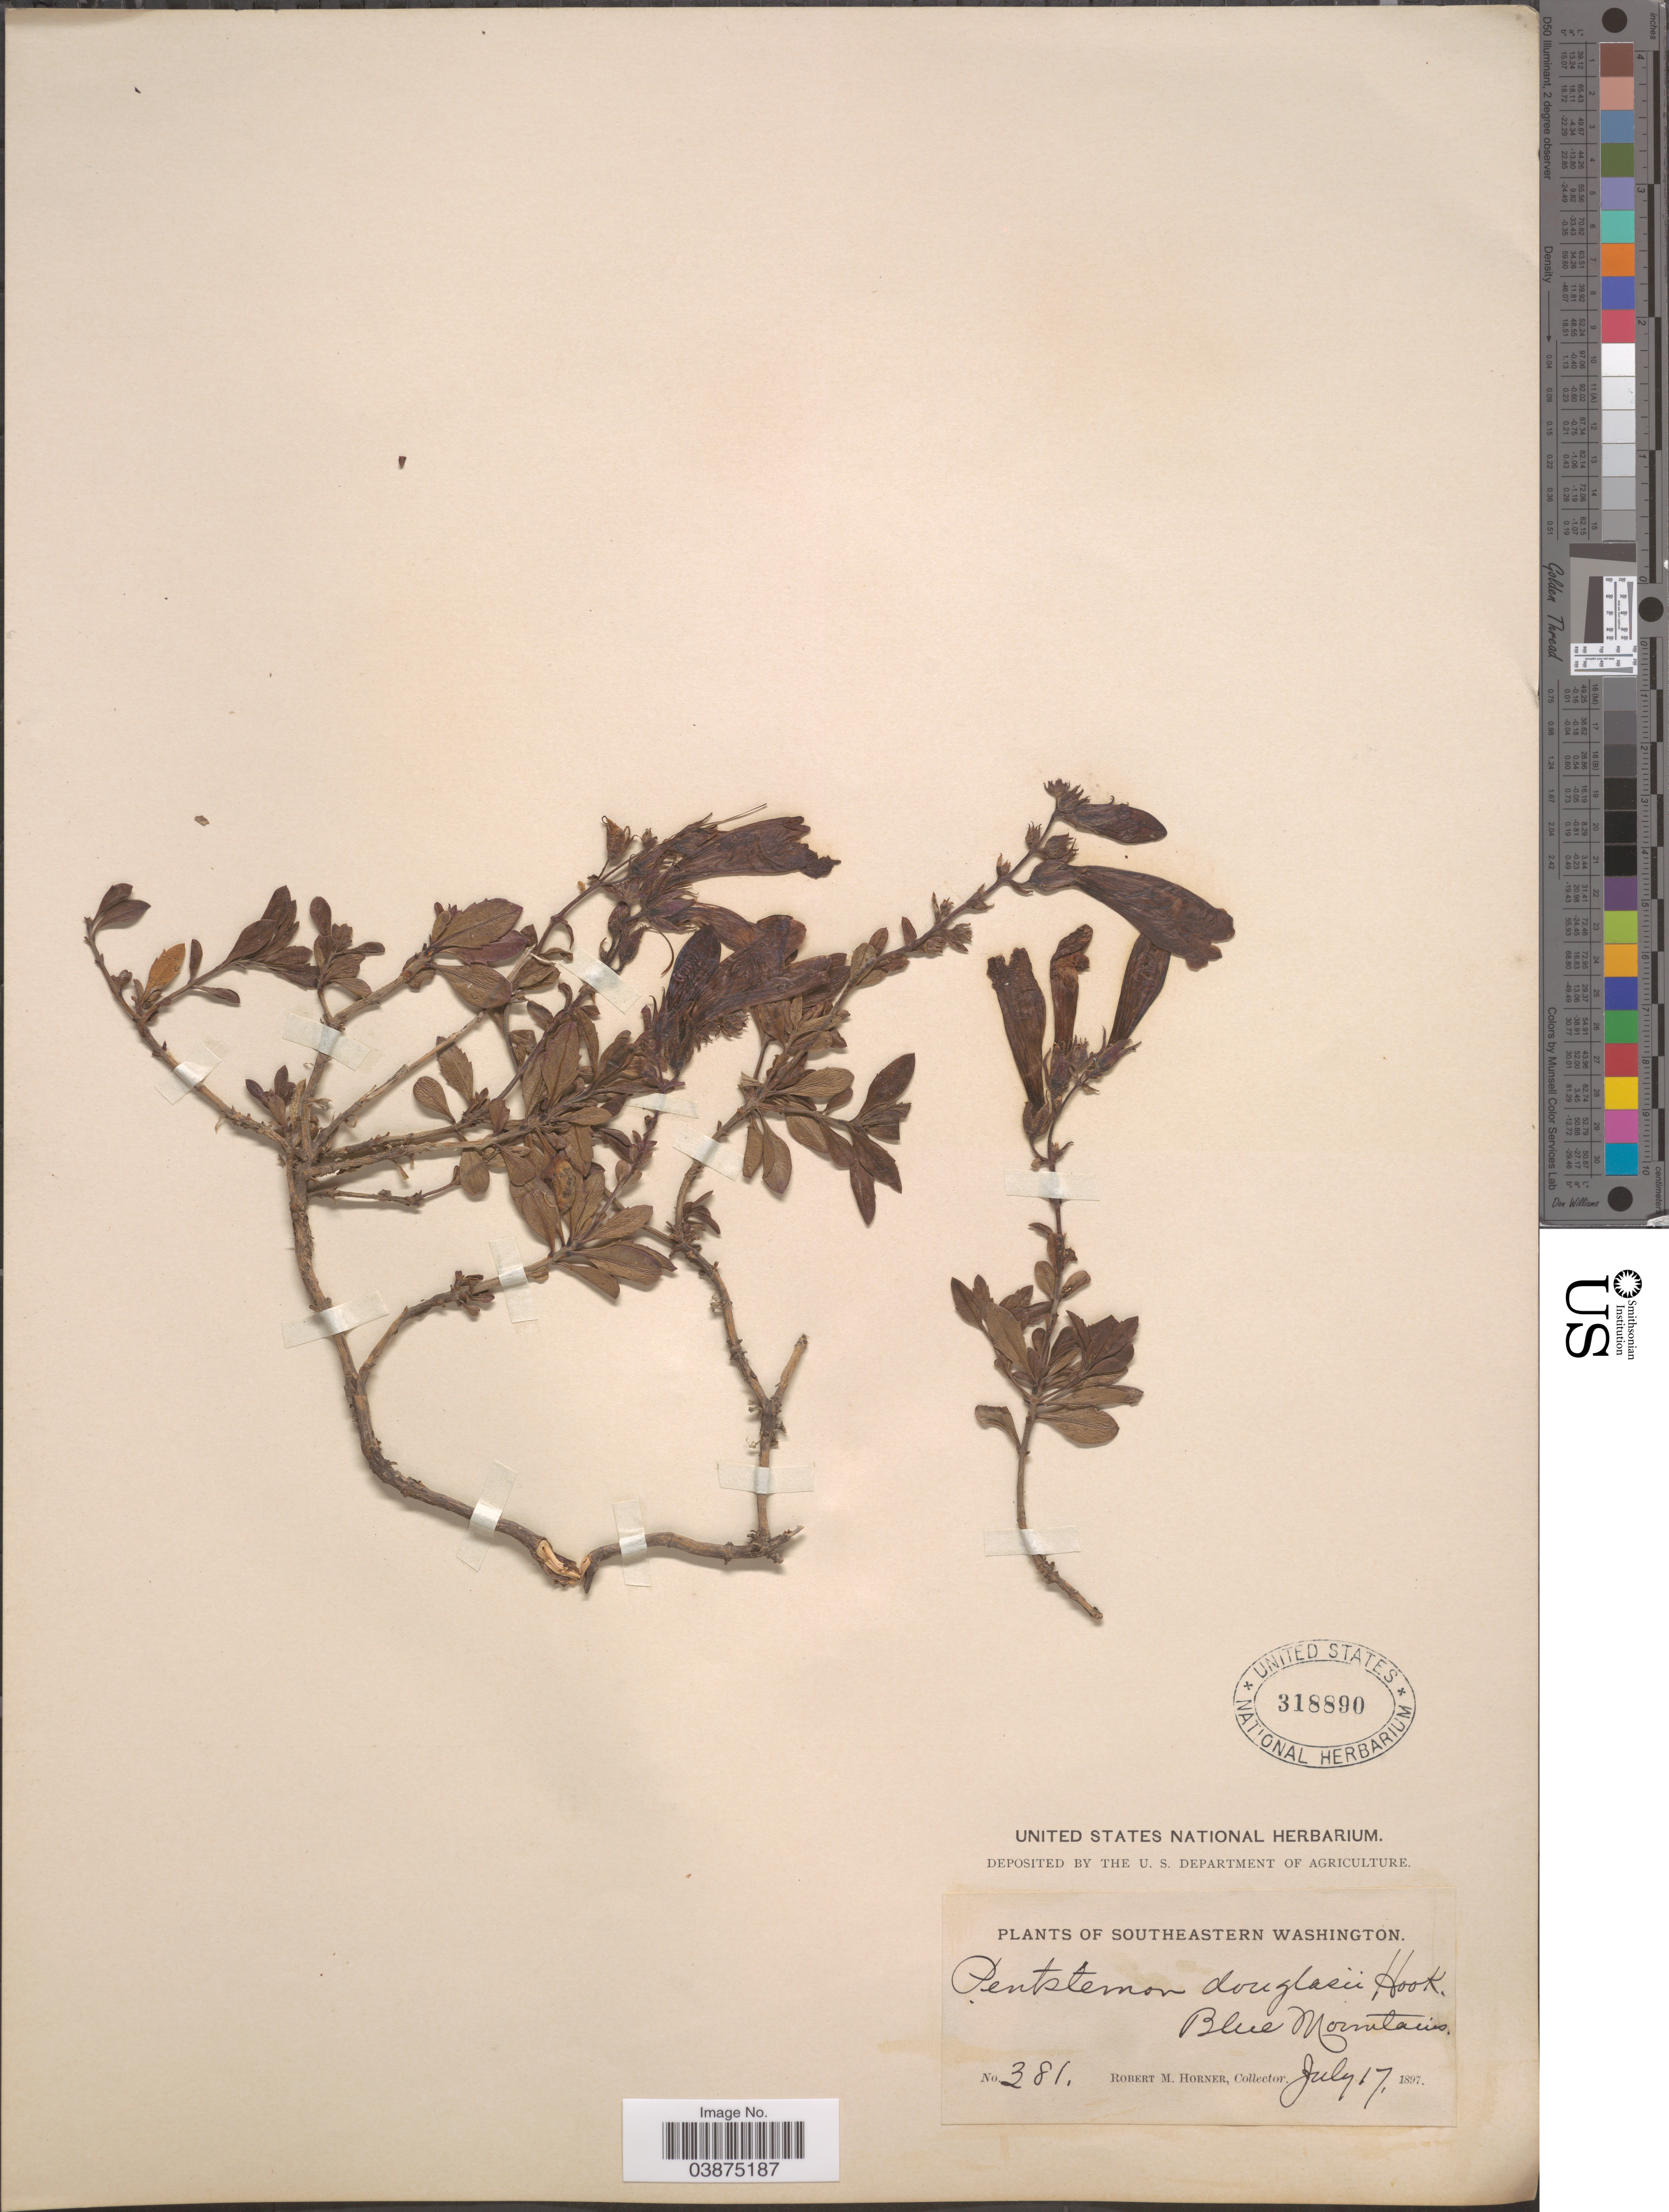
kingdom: Plantae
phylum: Tracheophyta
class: Magnoliopsida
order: Lamiales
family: Plantaginaceae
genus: Penstemon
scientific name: Penstemon douglasii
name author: Hook.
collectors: R. Horner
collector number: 381*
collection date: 1897-07-17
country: United States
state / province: Washington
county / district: Clallam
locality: Southeastern Washington. Blue Mountains.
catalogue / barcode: US 318890